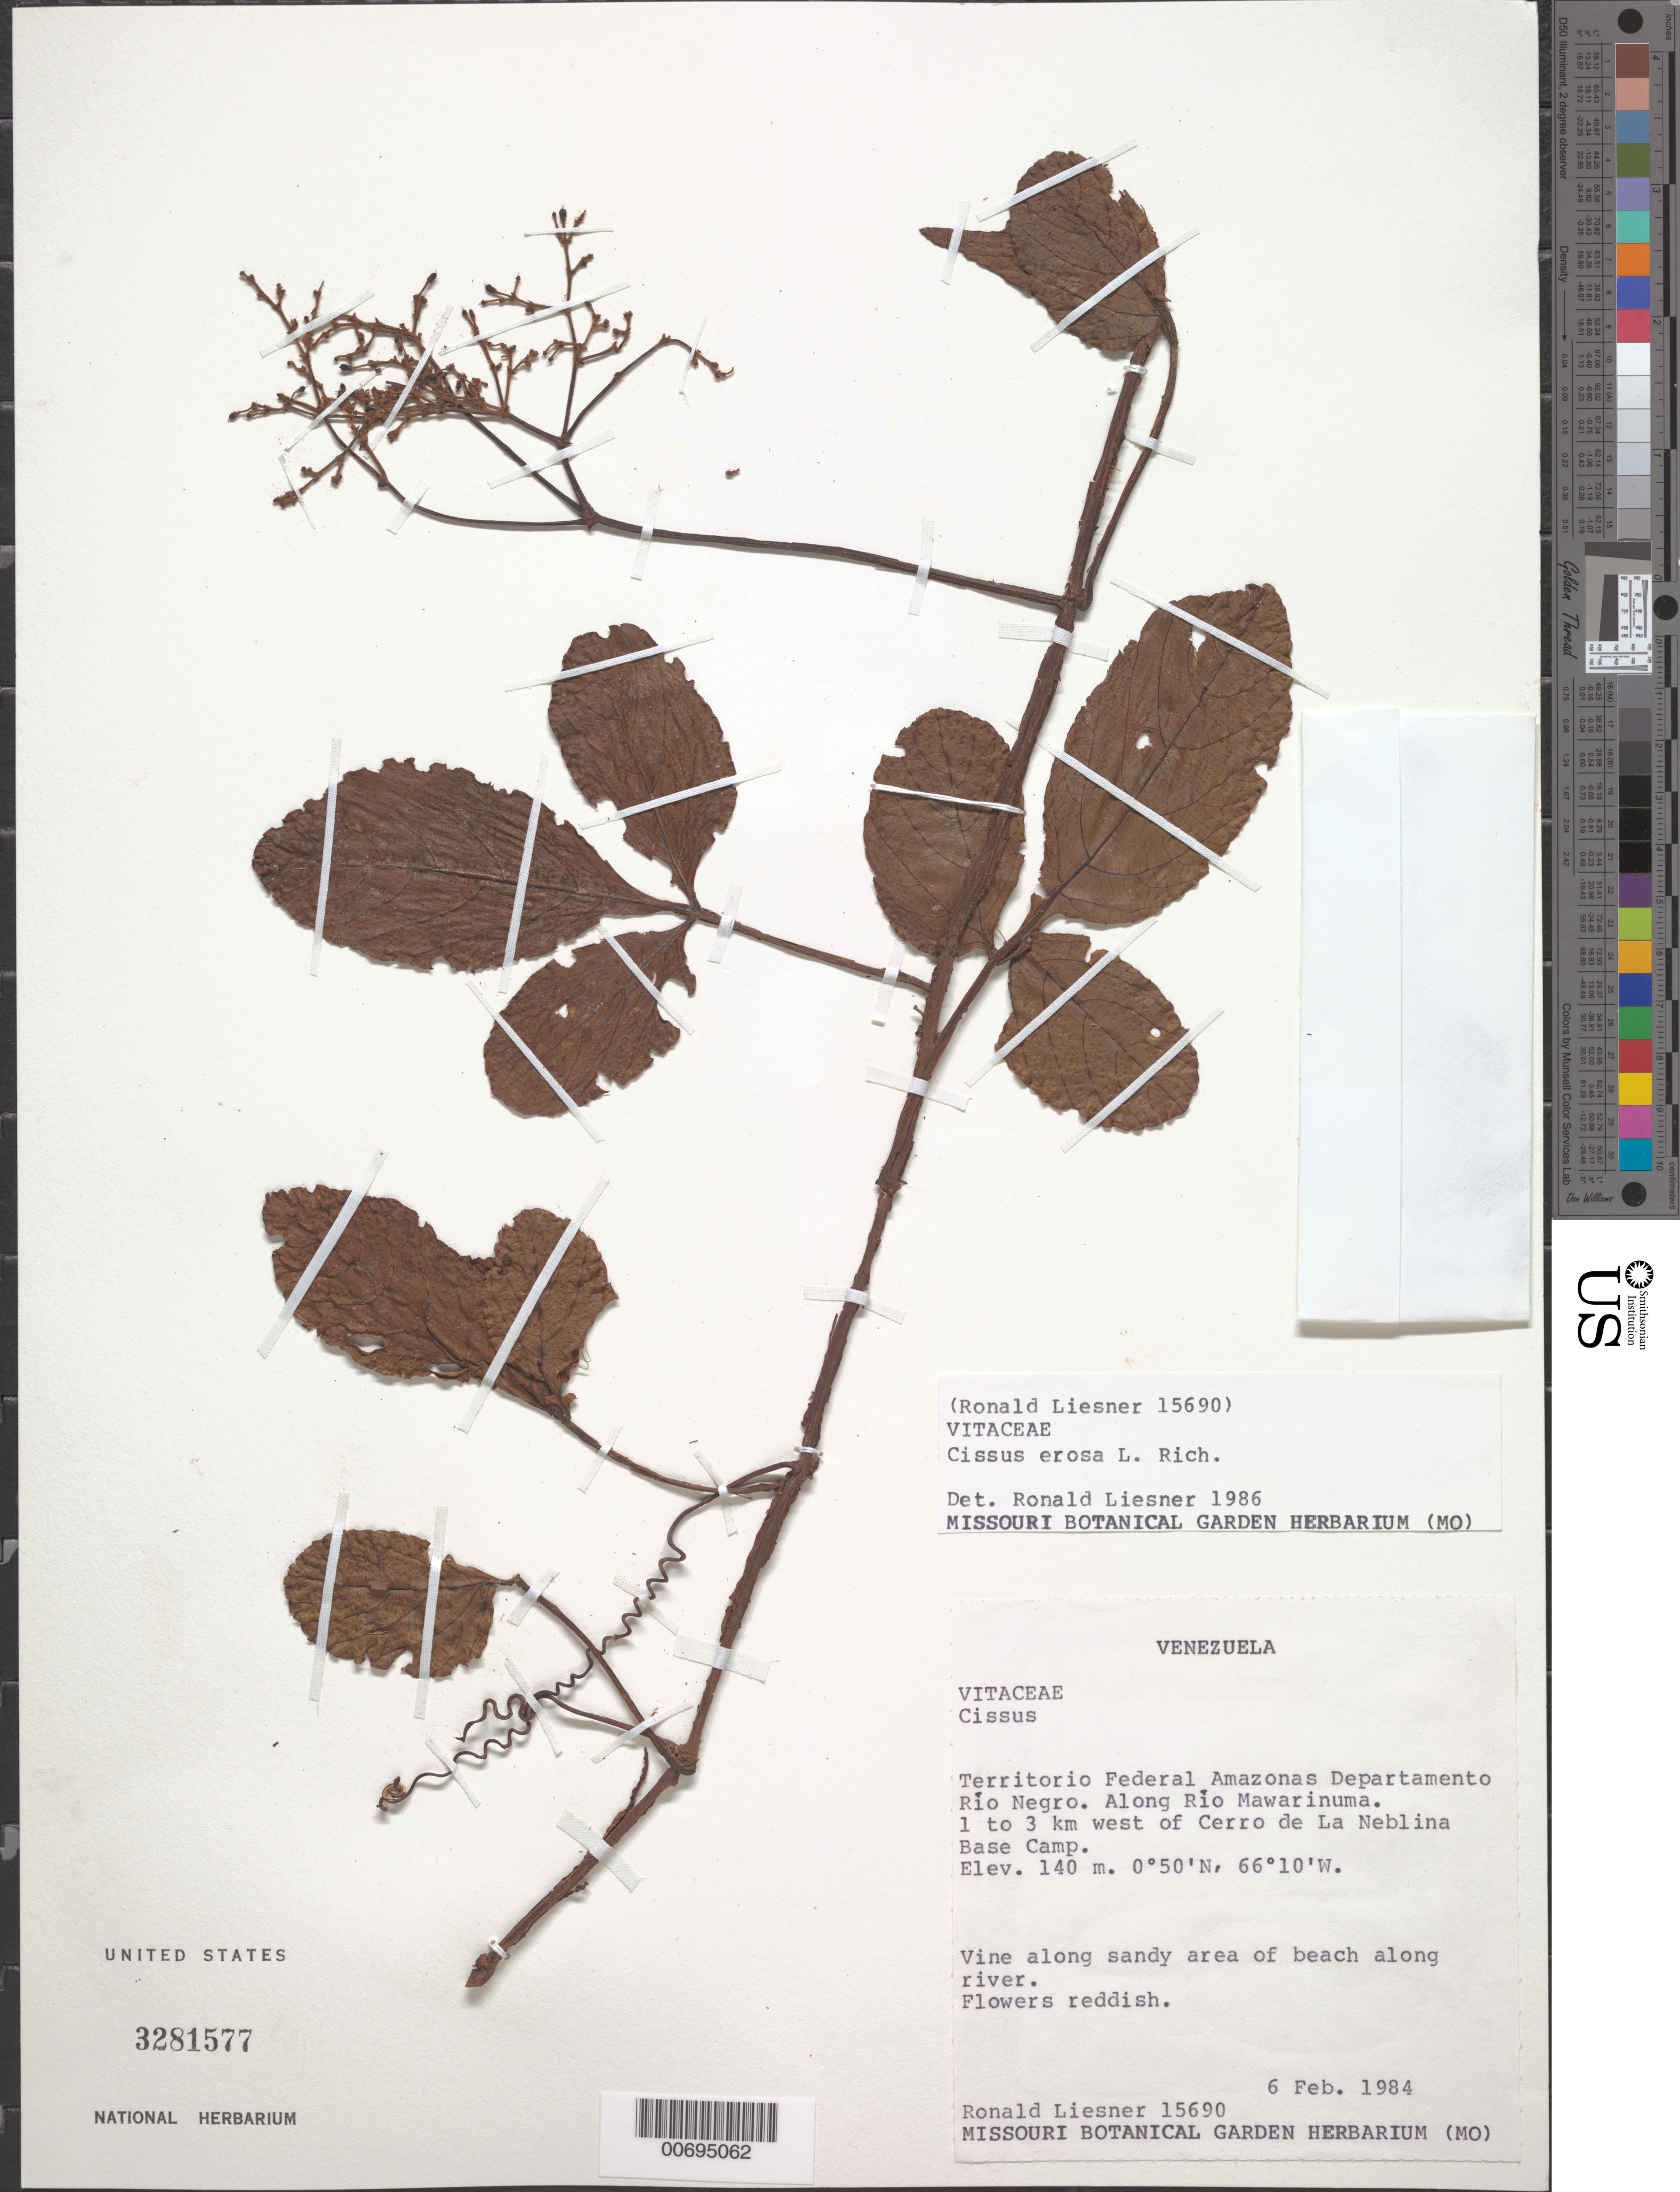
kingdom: Plantae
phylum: Tracheophyta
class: Magnoliopsida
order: Vitales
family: Vitaceae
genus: Cissus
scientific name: Cissus erosa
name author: Rich.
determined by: Liesner, R. L.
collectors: R. L. Liesner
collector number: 15690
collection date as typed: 6-Feb-84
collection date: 1984-02-06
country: Venezuela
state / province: Amazonas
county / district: Río Negro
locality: Río Mawarinuma, 1-3 km W of Cerro de La Neblina Base Camp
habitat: Along sandy area of beach along river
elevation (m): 140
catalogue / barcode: US 3281577